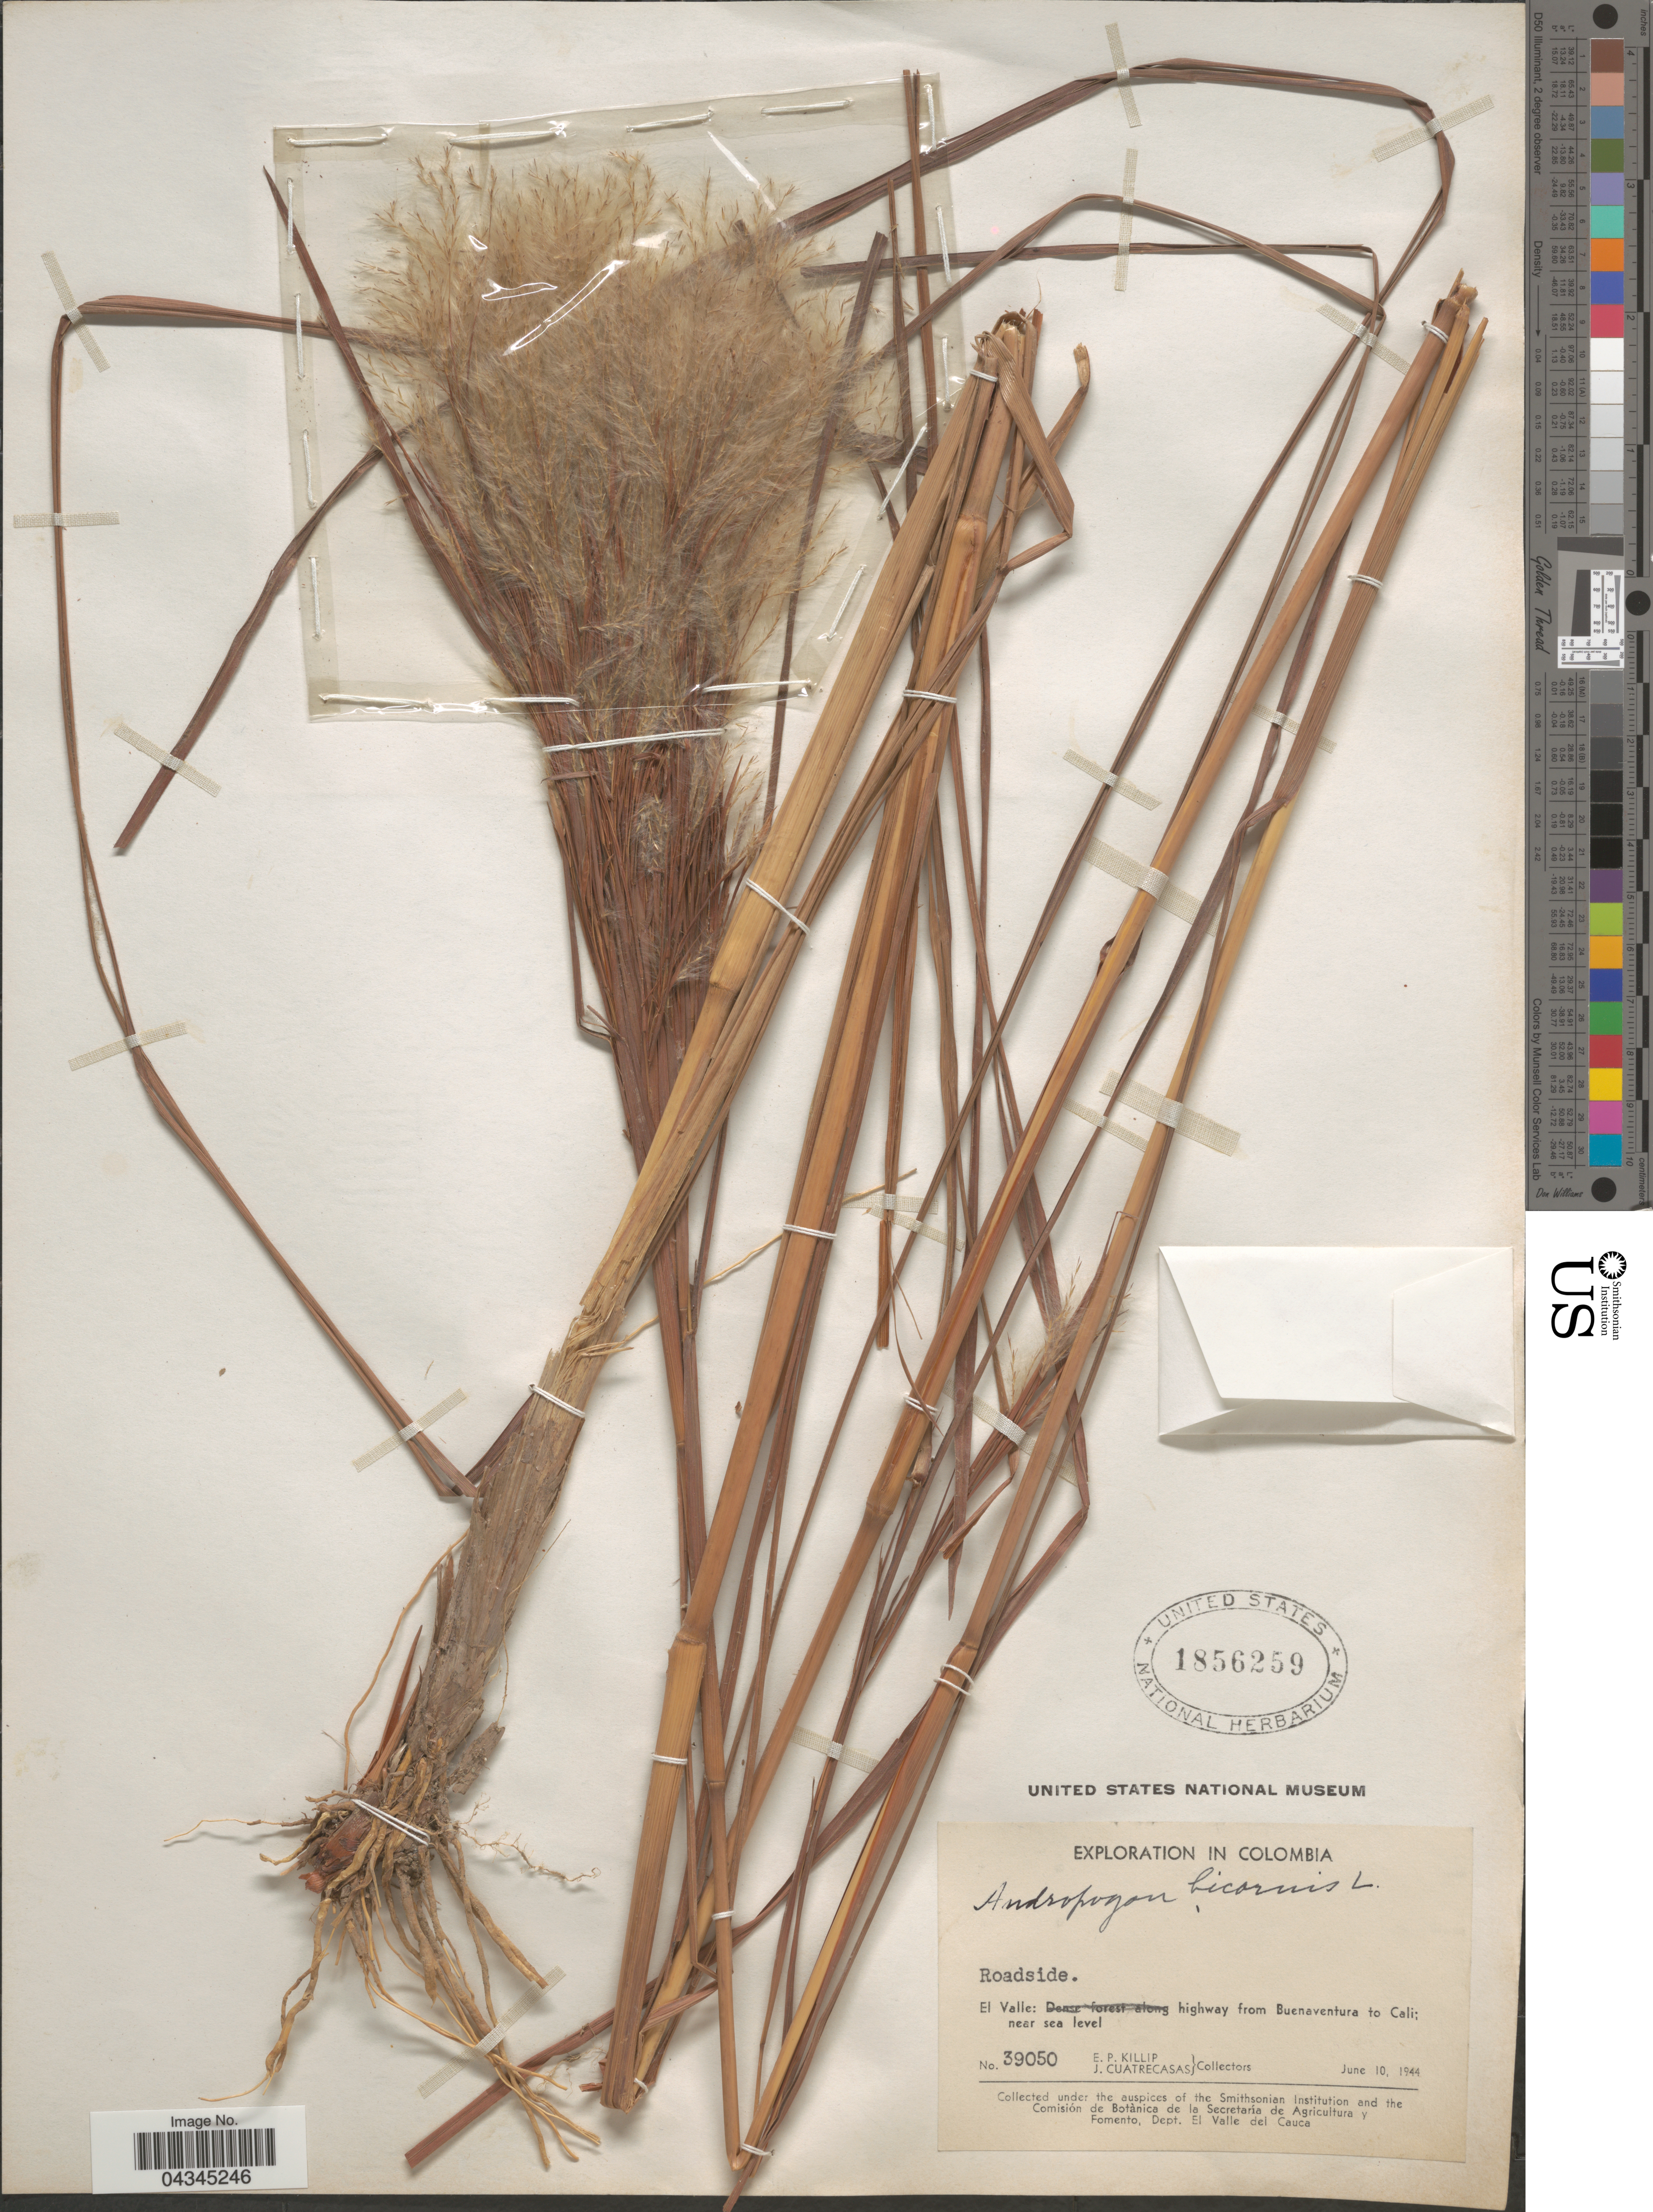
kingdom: Plantae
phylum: Tracheophyta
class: Liliopsida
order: Poales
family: Poaceae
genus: Andropogon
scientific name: Andropogon bicornis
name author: L.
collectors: E. P. Killip & J. Cuatrecasas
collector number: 39050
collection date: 1944-06-10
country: Colombia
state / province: Valle del Cauca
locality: Exploration In Colombia. El Valle: highway from Buenaventura to Cali.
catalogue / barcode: US 1856259